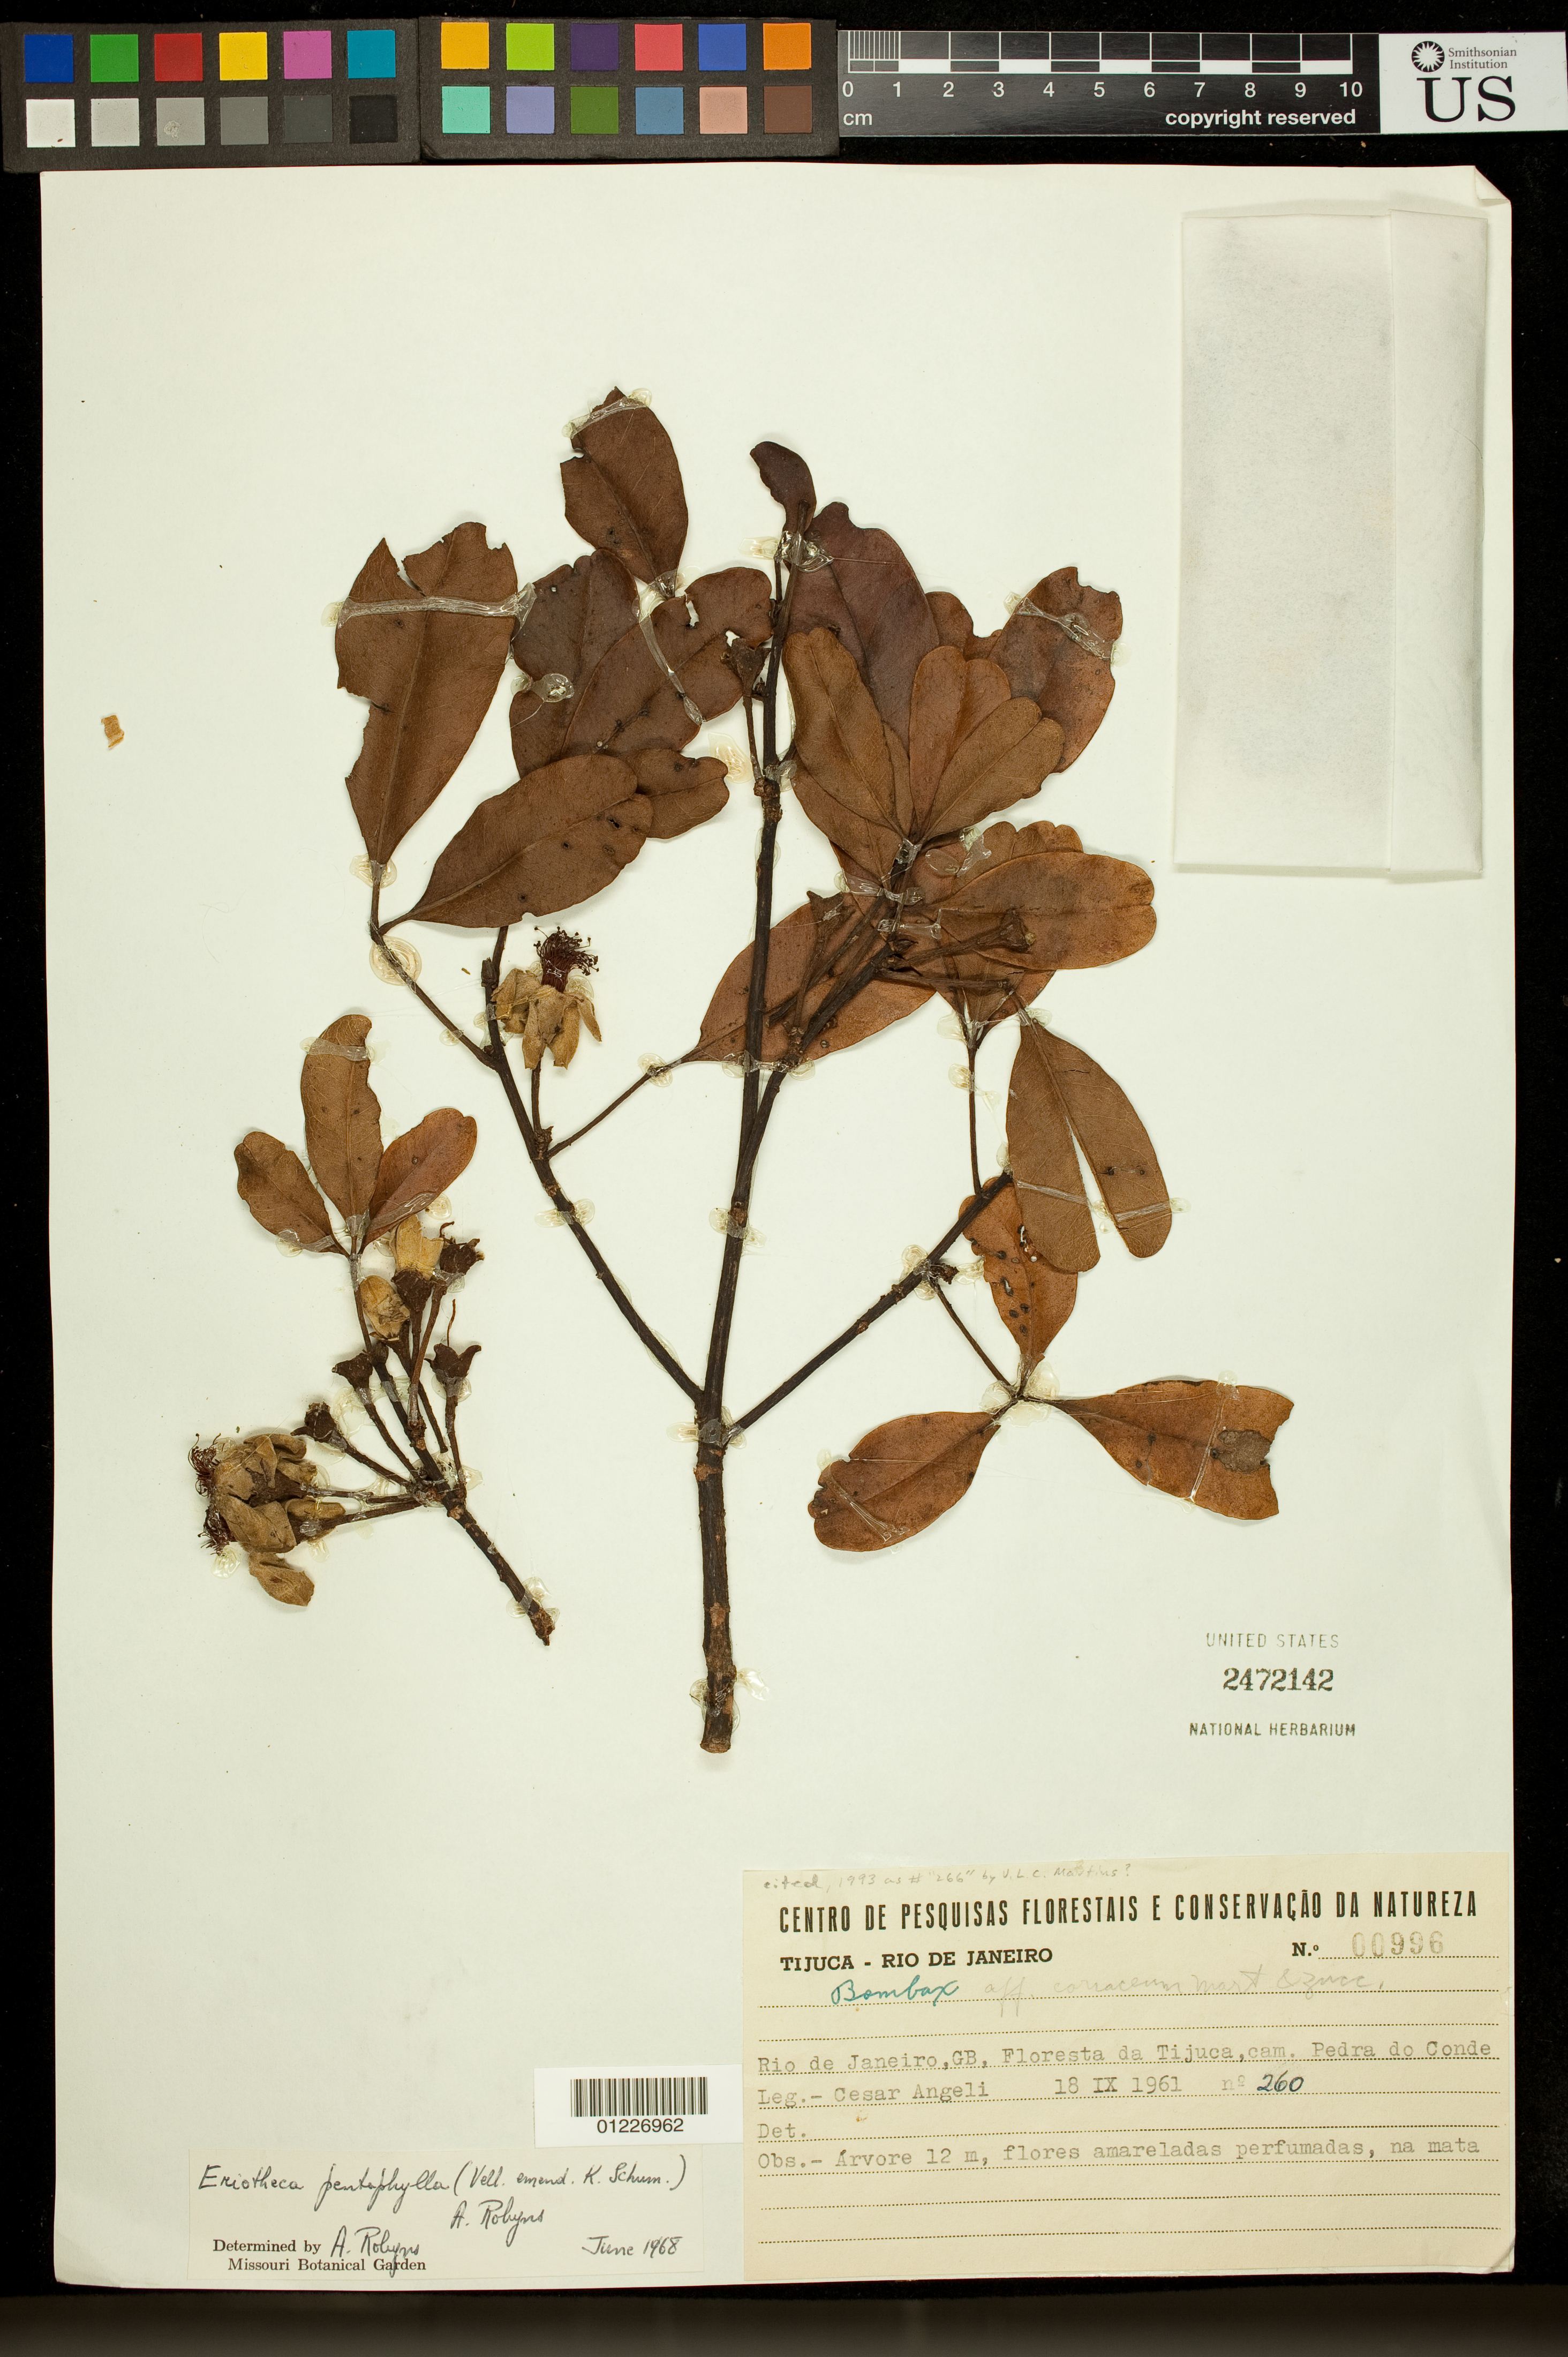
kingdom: Plantae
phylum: Tracheophyta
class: Magnoliopsida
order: Malvales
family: Malvaceae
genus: Pachira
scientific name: Pachira pentaphylla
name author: (Vell.) V.N. Yoshik. & M.C. Duarte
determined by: Dorr, Laurence J., Curator (BOT), Smithsonian Institution - National Museum of Natural History (UNITED STATES)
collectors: C. Angeli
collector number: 260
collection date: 1961-09-18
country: Brazil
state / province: Rio de Janeiro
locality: GB, Floresta da Tijuca, cam. Pedra do Conde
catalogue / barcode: US 2472142